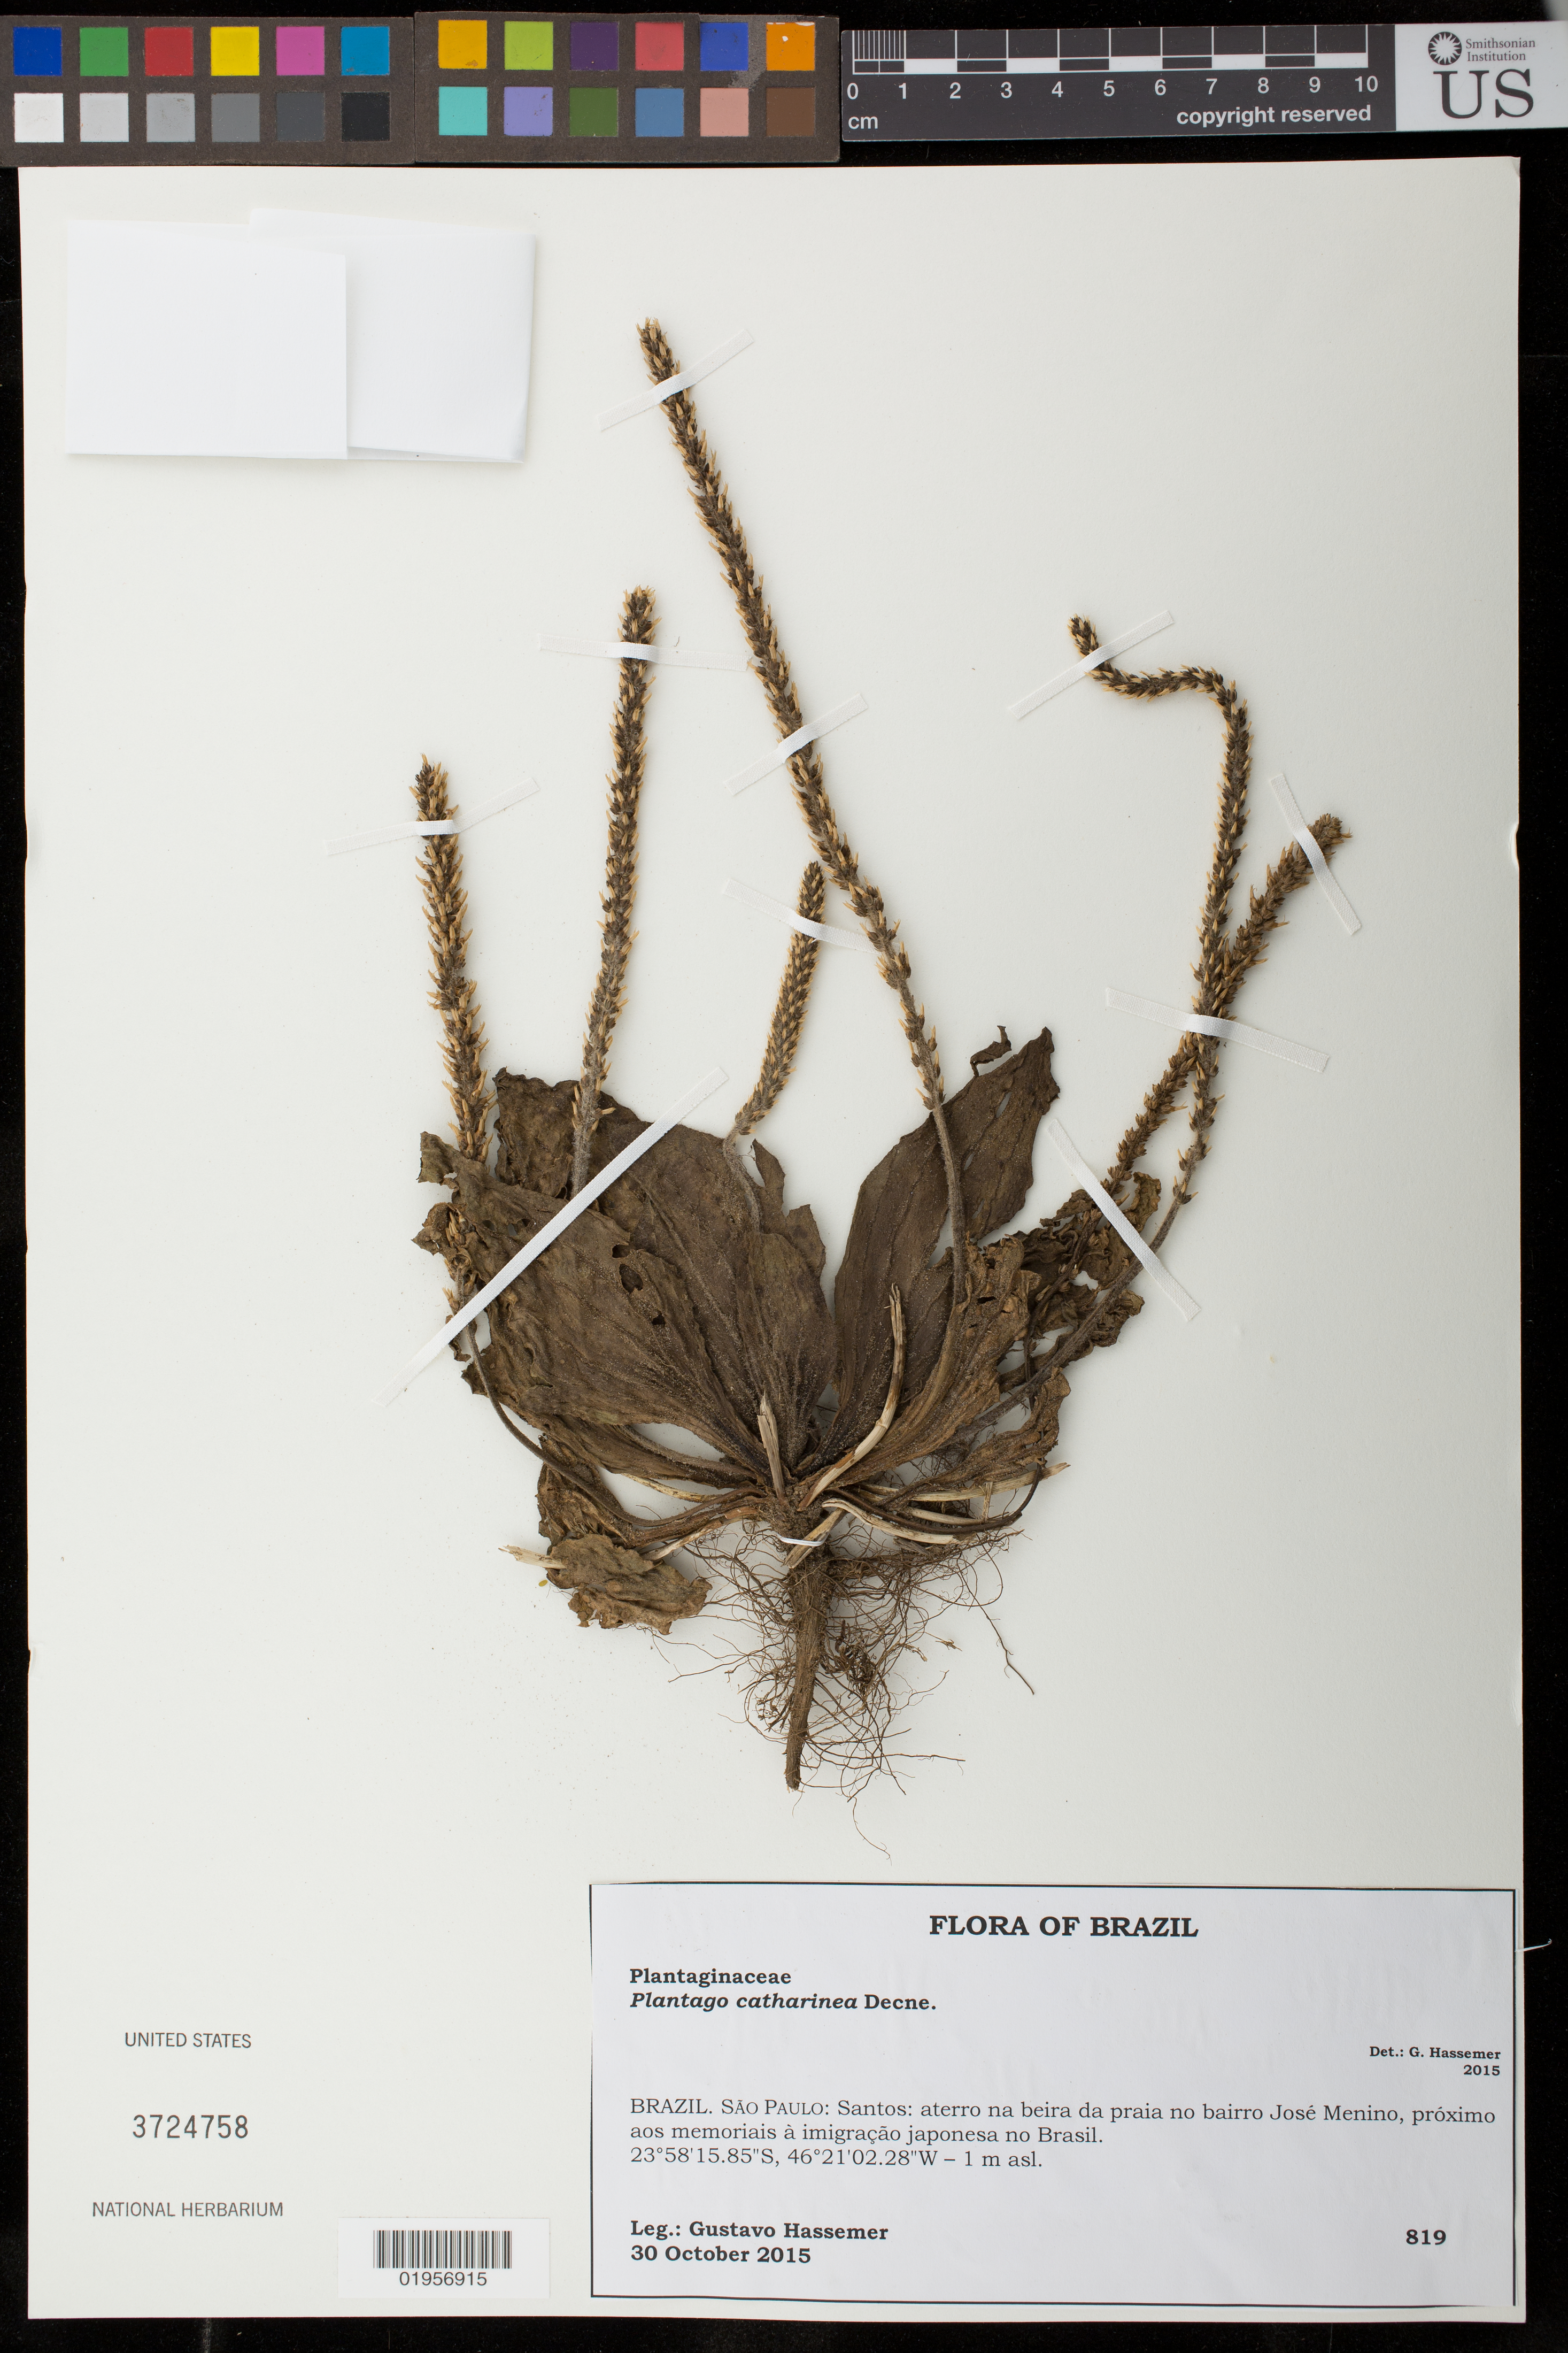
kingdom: Plantae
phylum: Tracheophyta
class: Magnoliopsida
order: Lamiales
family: Plantaginaceae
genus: Plantago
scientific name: Plantago catharinea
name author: Decne.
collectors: G. Hassemer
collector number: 819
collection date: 2015-10-30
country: Brazil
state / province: São Paulo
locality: Santos, José Menino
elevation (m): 1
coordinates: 23 58 15.85 S, 46 21 02.28 W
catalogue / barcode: US 3724758